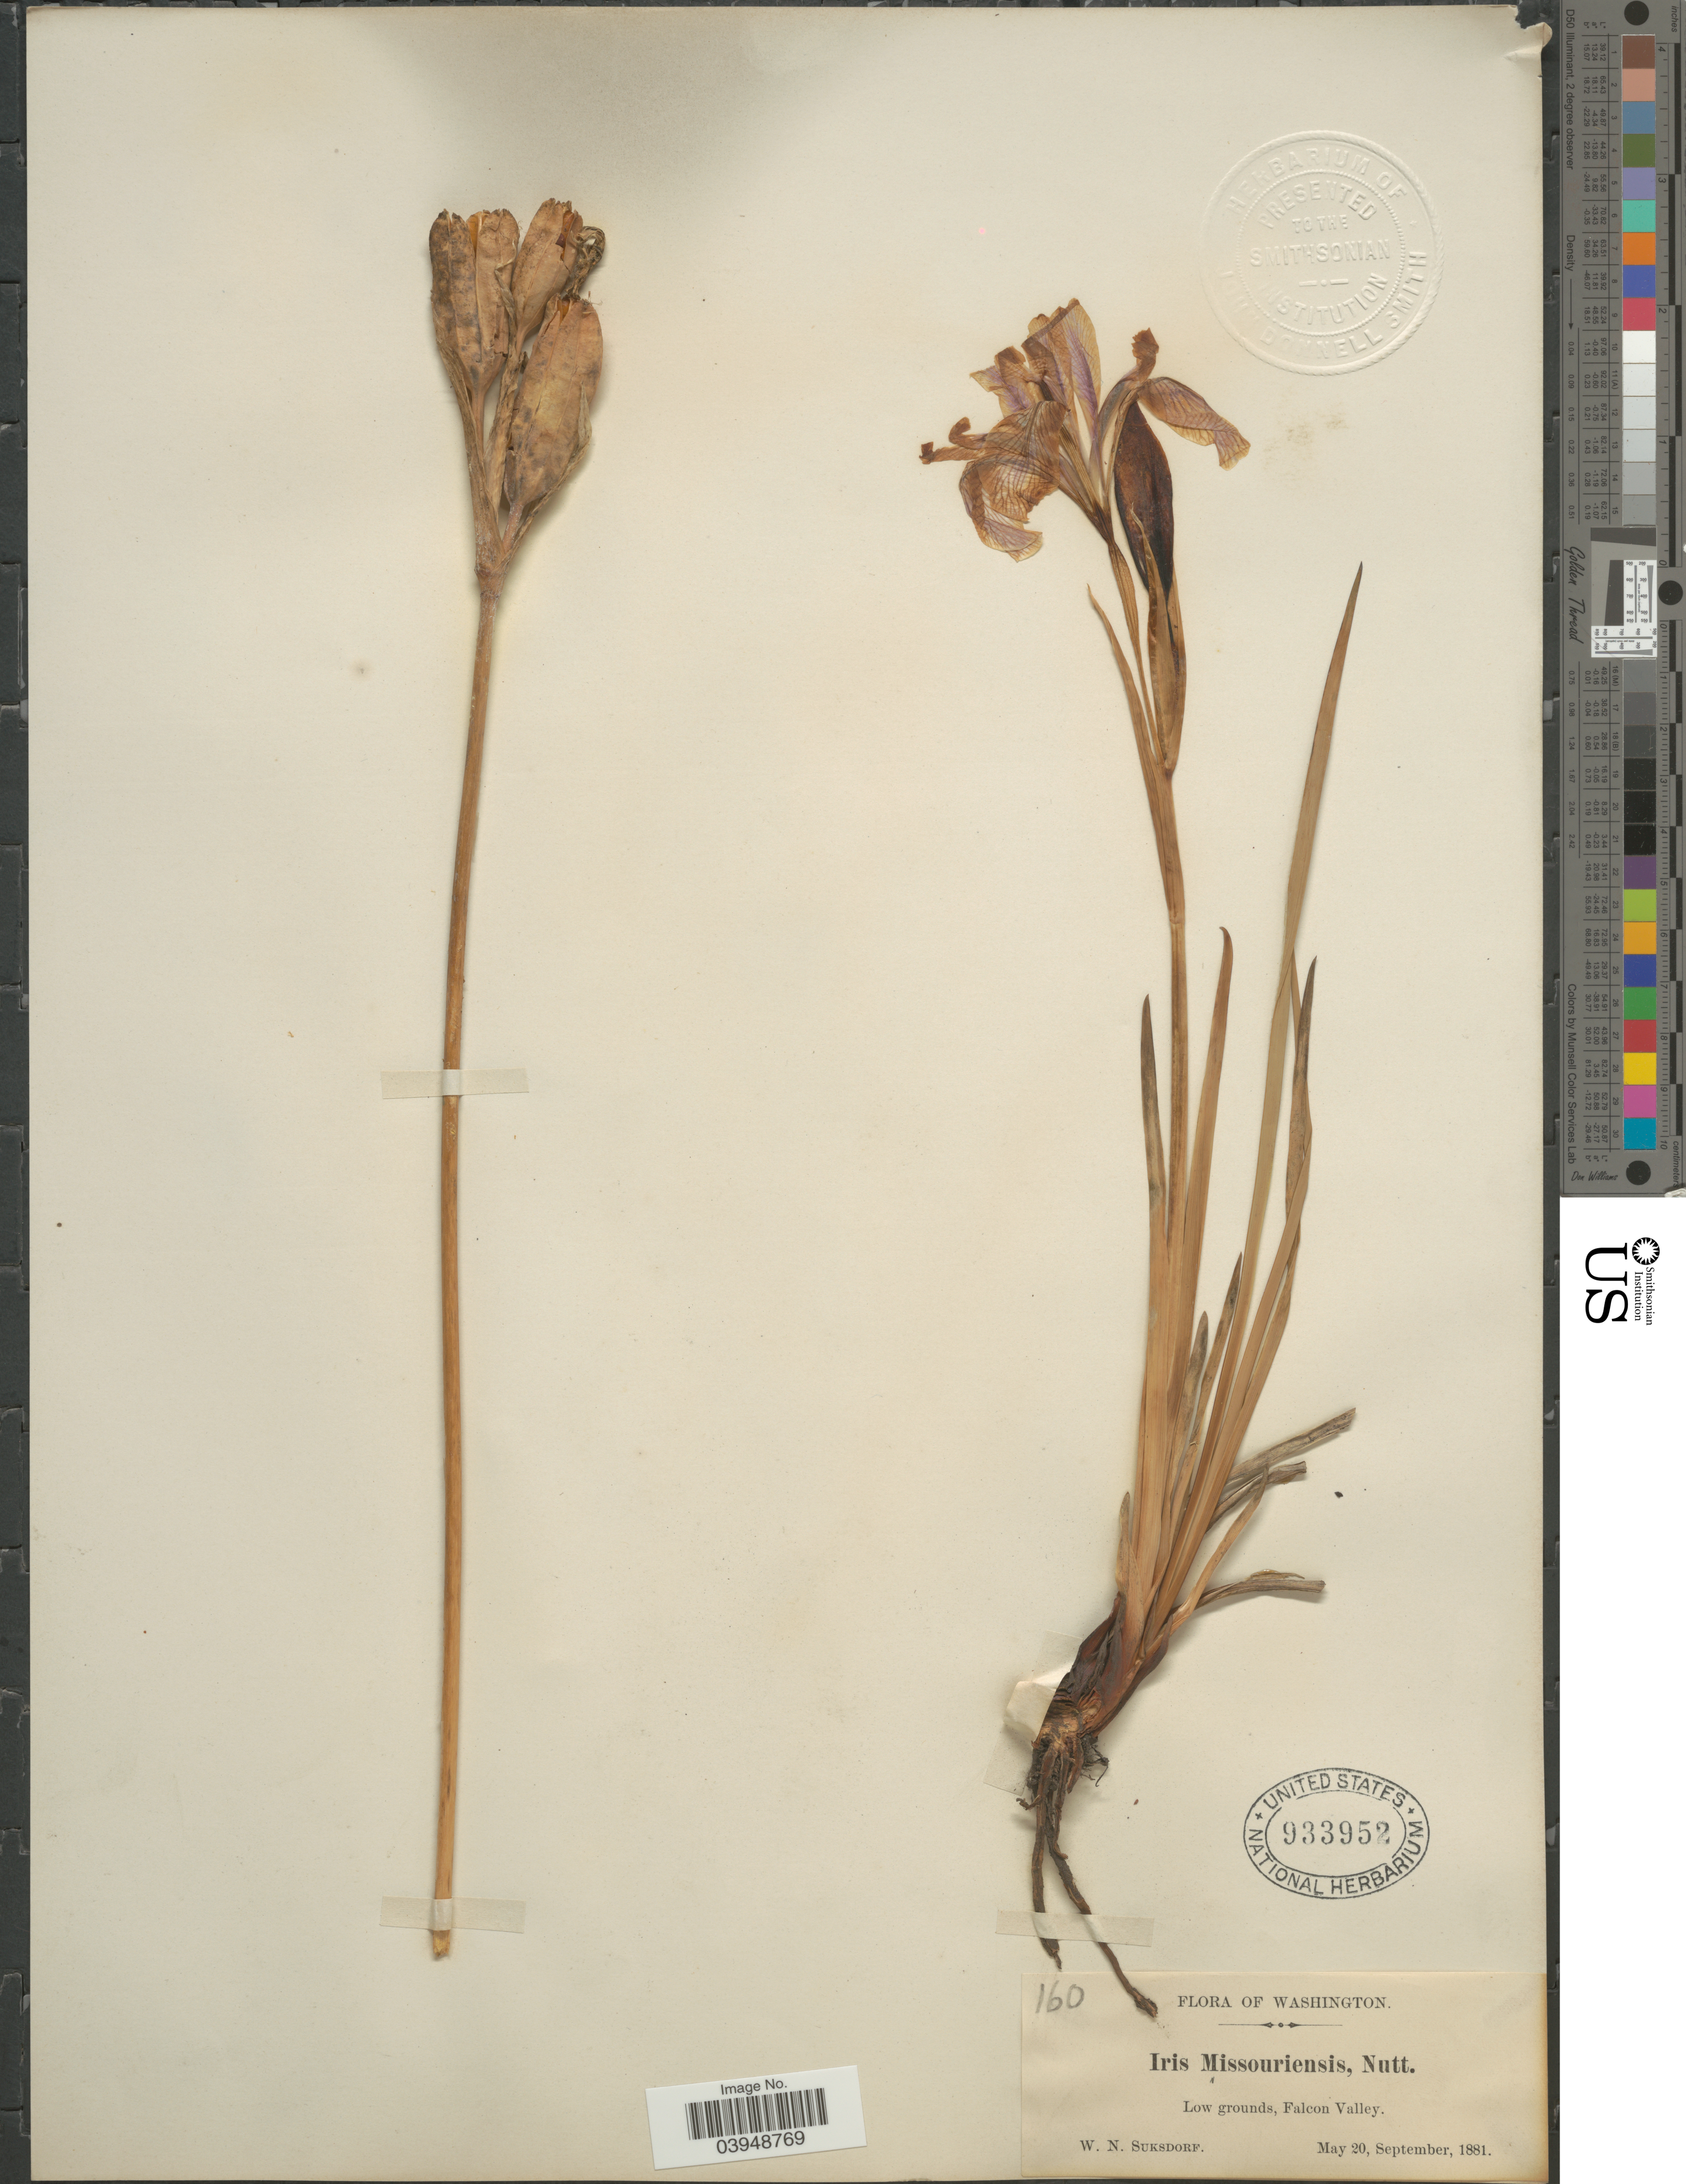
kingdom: Plantae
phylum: Tracheophyta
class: Liliopsida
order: Asparagales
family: Iridaceae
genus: Iris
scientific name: Iris missouriensis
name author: Nutt.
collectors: W. N. Suksdorf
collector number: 160?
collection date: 1881-05-20/1881-09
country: United States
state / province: Washington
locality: Low grounds, Falcon Valley.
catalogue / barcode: US 933952